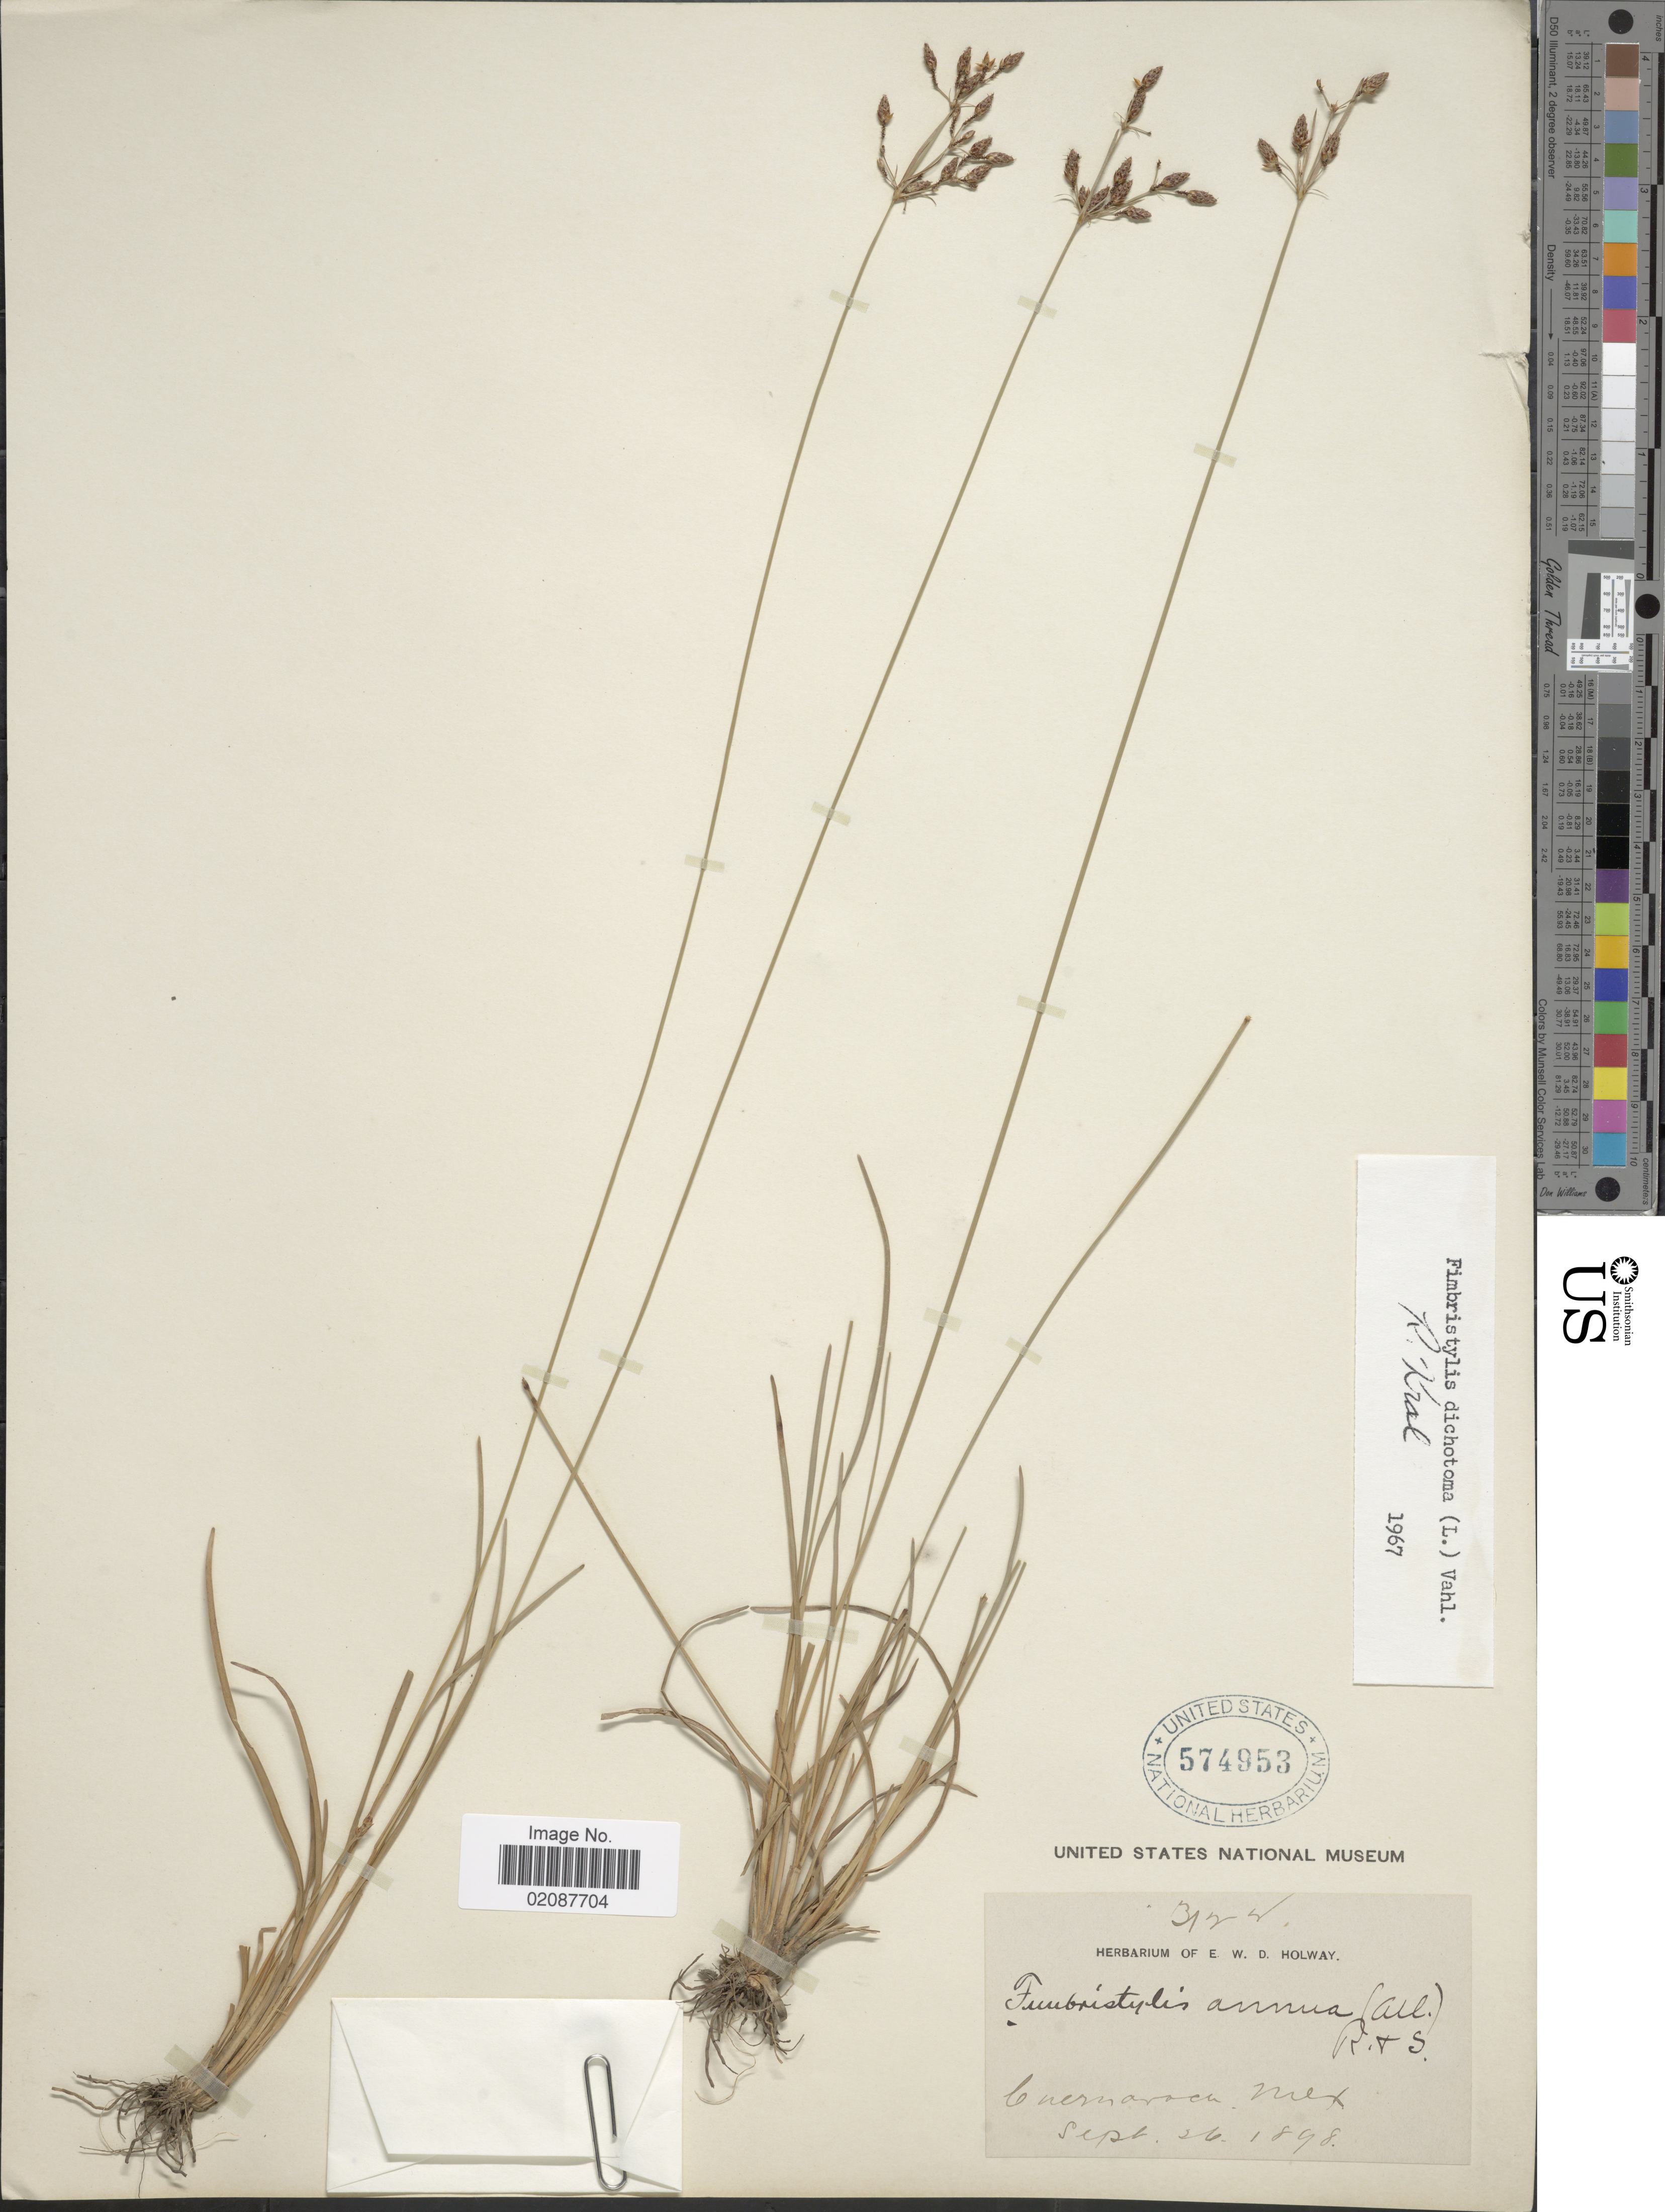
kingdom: Plantae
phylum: Tracheophyta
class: Liliopsida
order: Poales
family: Cyperaceae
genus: Fimbristylis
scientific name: Fimbristylis dichotoma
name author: (L.) Vahl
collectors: ex herb. E.W.D. Holway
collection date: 1898-09-26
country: Mexico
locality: Cuernavaca.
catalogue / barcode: US 574953